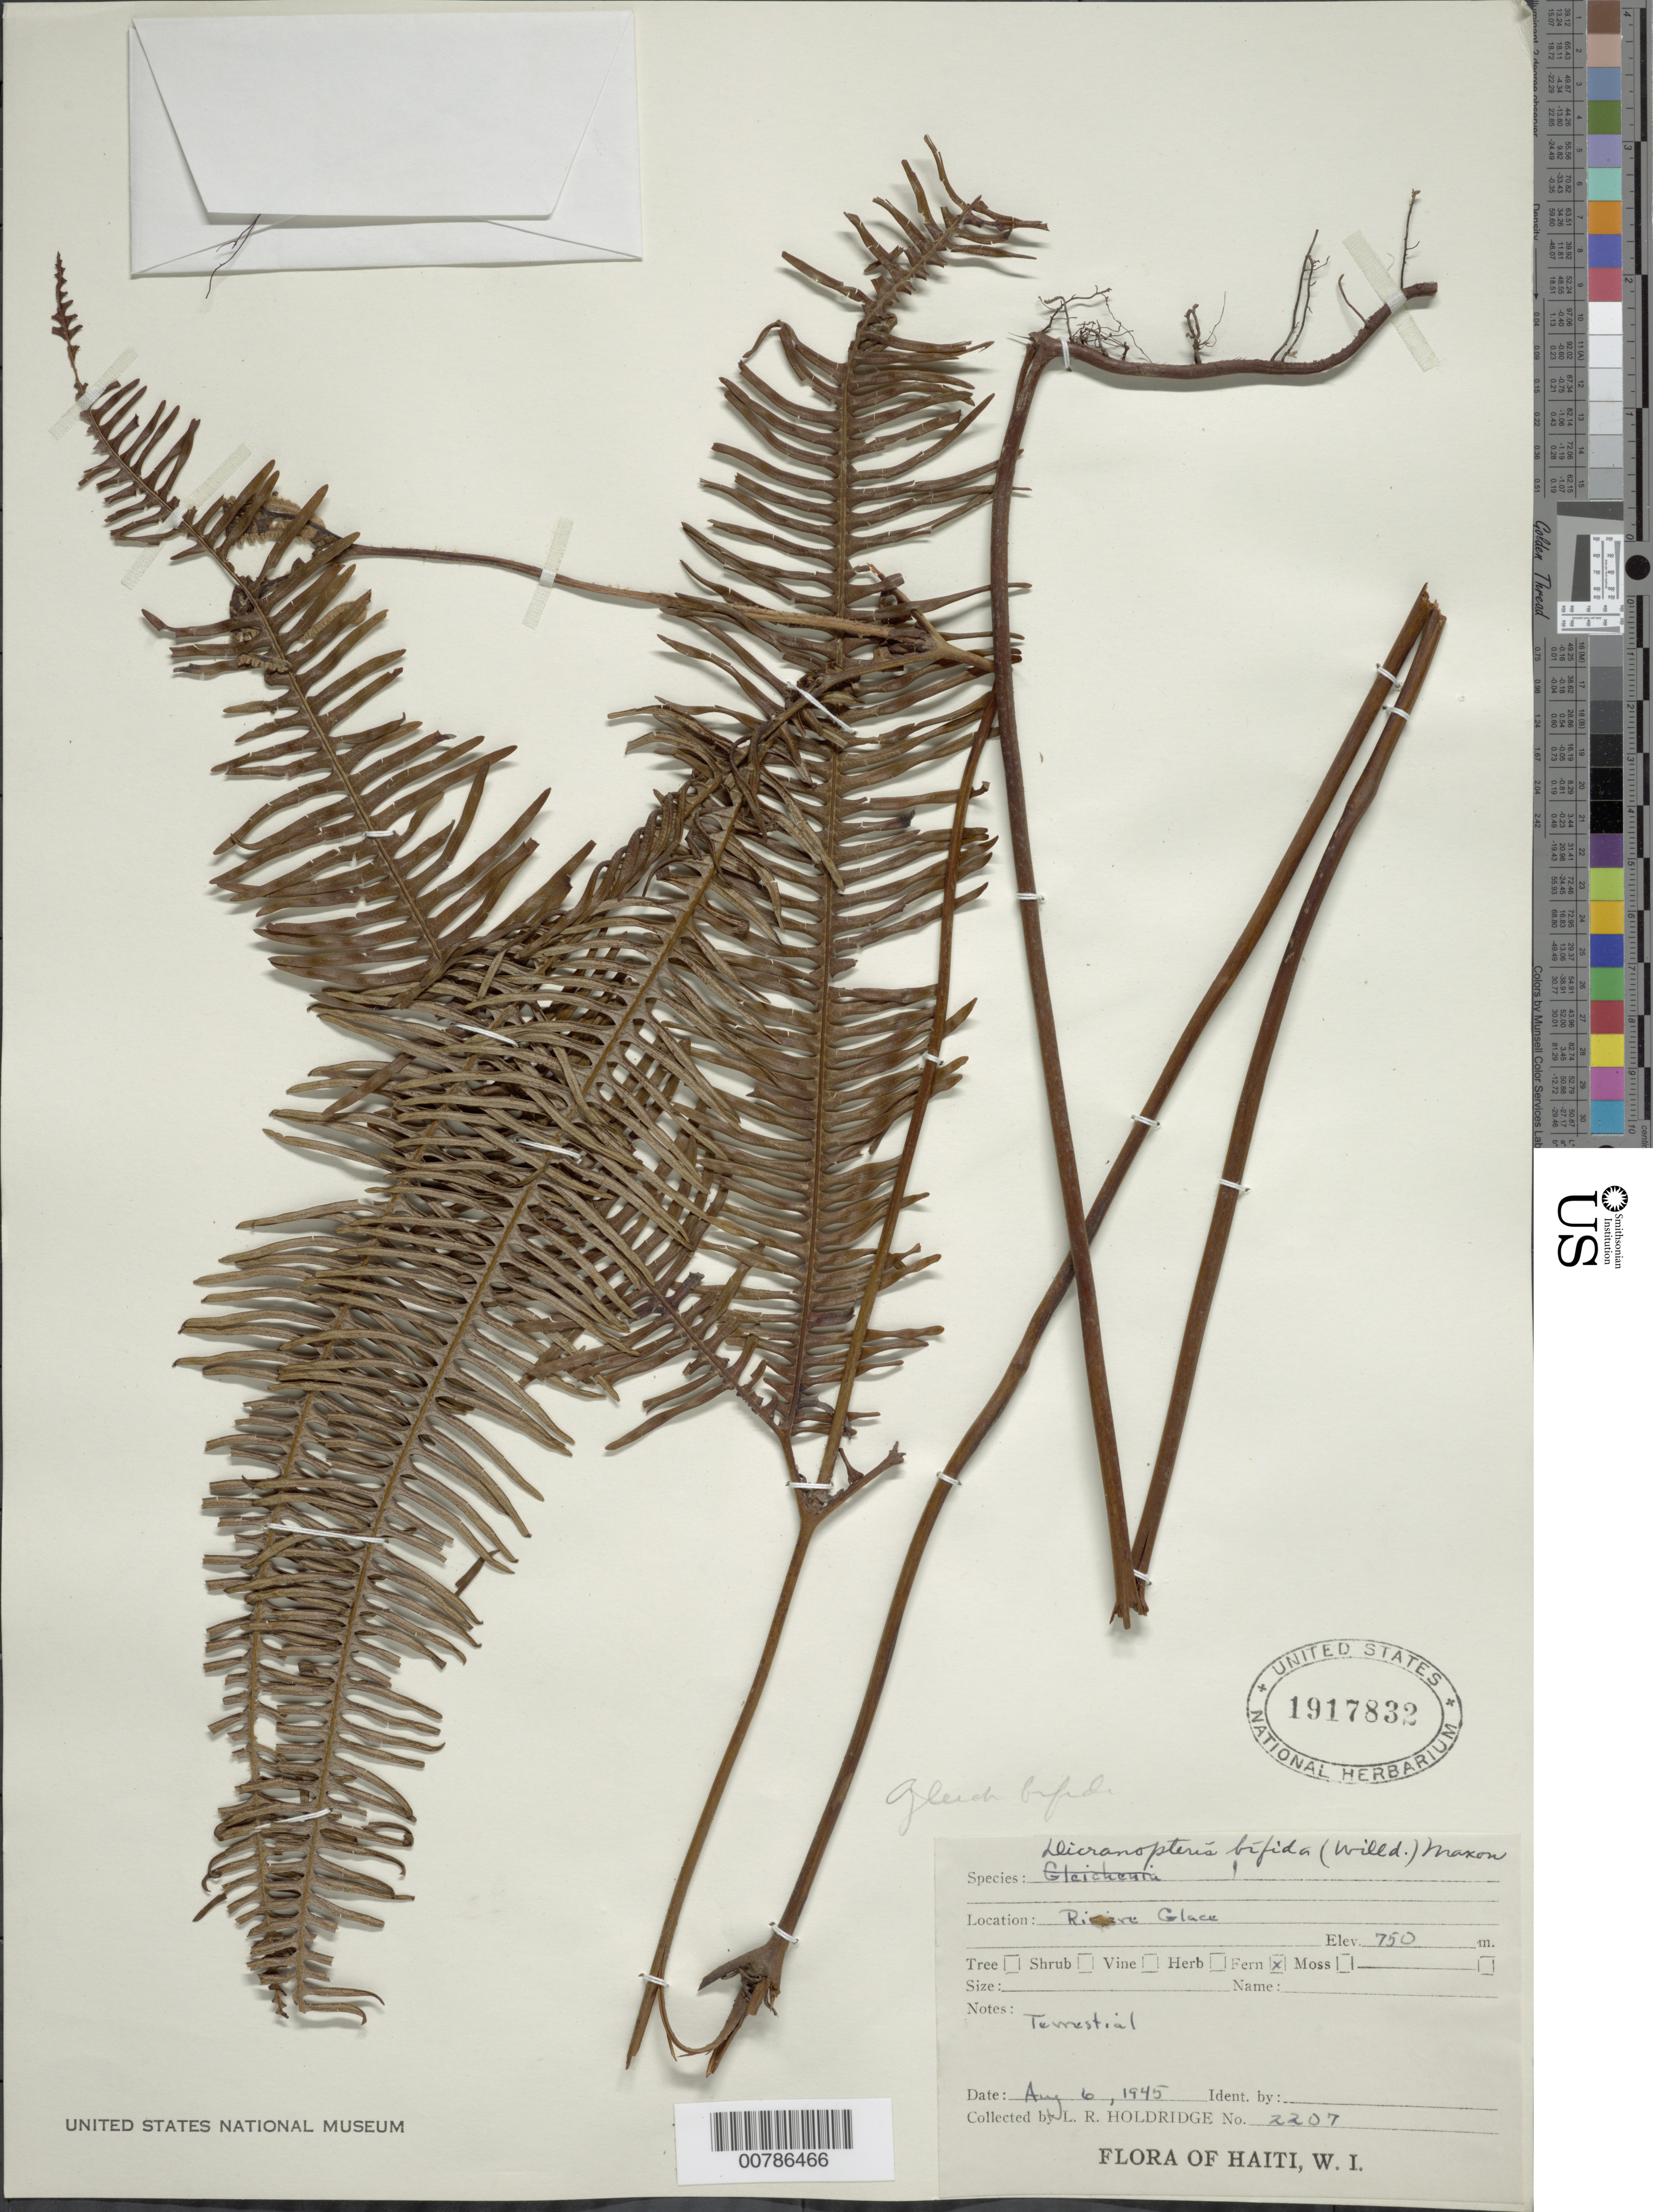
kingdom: Plantae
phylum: Tracheophyta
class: Polypodiopsida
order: Gleicheniales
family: Gleicheniaceae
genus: Sticherus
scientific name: Sticherus bifidus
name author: (Willd.) Ching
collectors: L. Holdridge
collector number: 2207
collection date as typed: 06 Aug 1945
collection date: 1945-08-06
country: Haiti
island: Hispaniola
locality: Riviere Glace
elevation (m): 750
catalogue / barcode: US 1917832